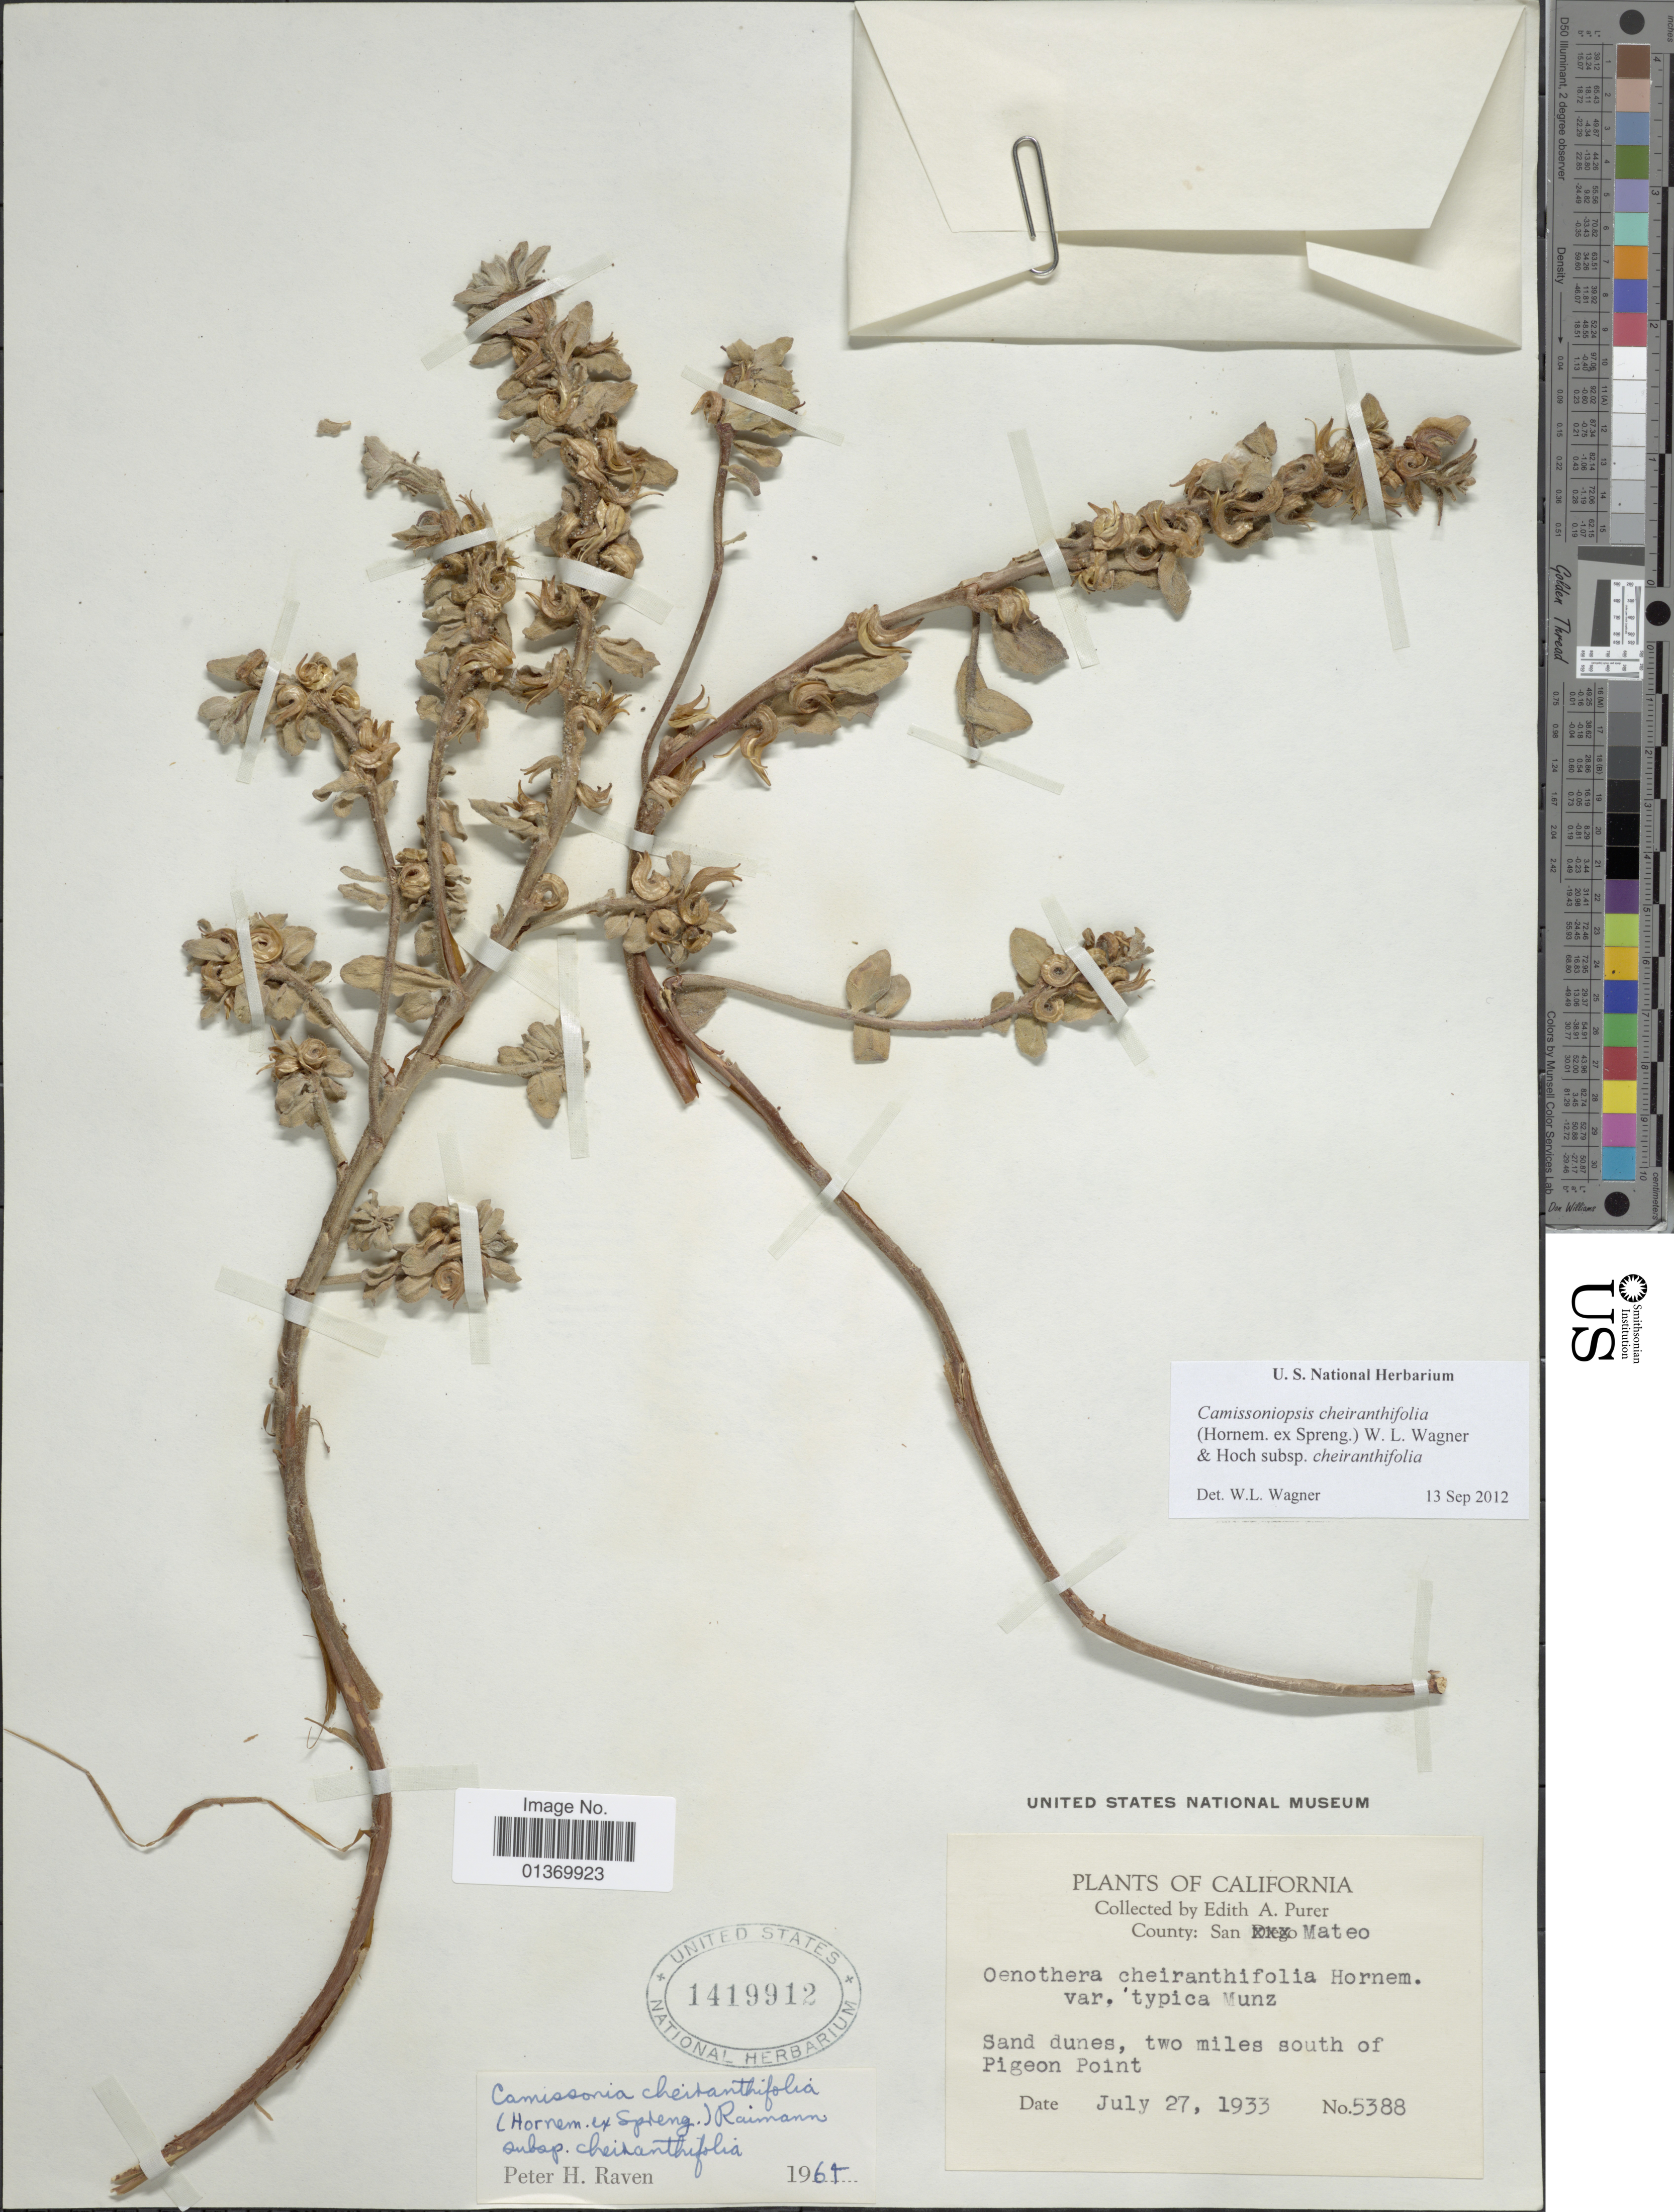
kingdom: Plantae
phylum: Tracheophyta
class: Magnoliopsida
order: Myrtales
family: Onagraceae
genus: Camissoniopsis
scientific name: Camissoniopsis cheiranthifolia subsp. cheiranthifolia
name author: (Hornem. ex Spreng.) W.L. Wagner & Hoch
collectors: E. Purer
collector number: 5388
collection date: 1933-07-27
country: United States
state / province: California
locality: San Mateo, Sand dunes, two miles south of Pigeon Point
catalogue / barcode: US 1419912